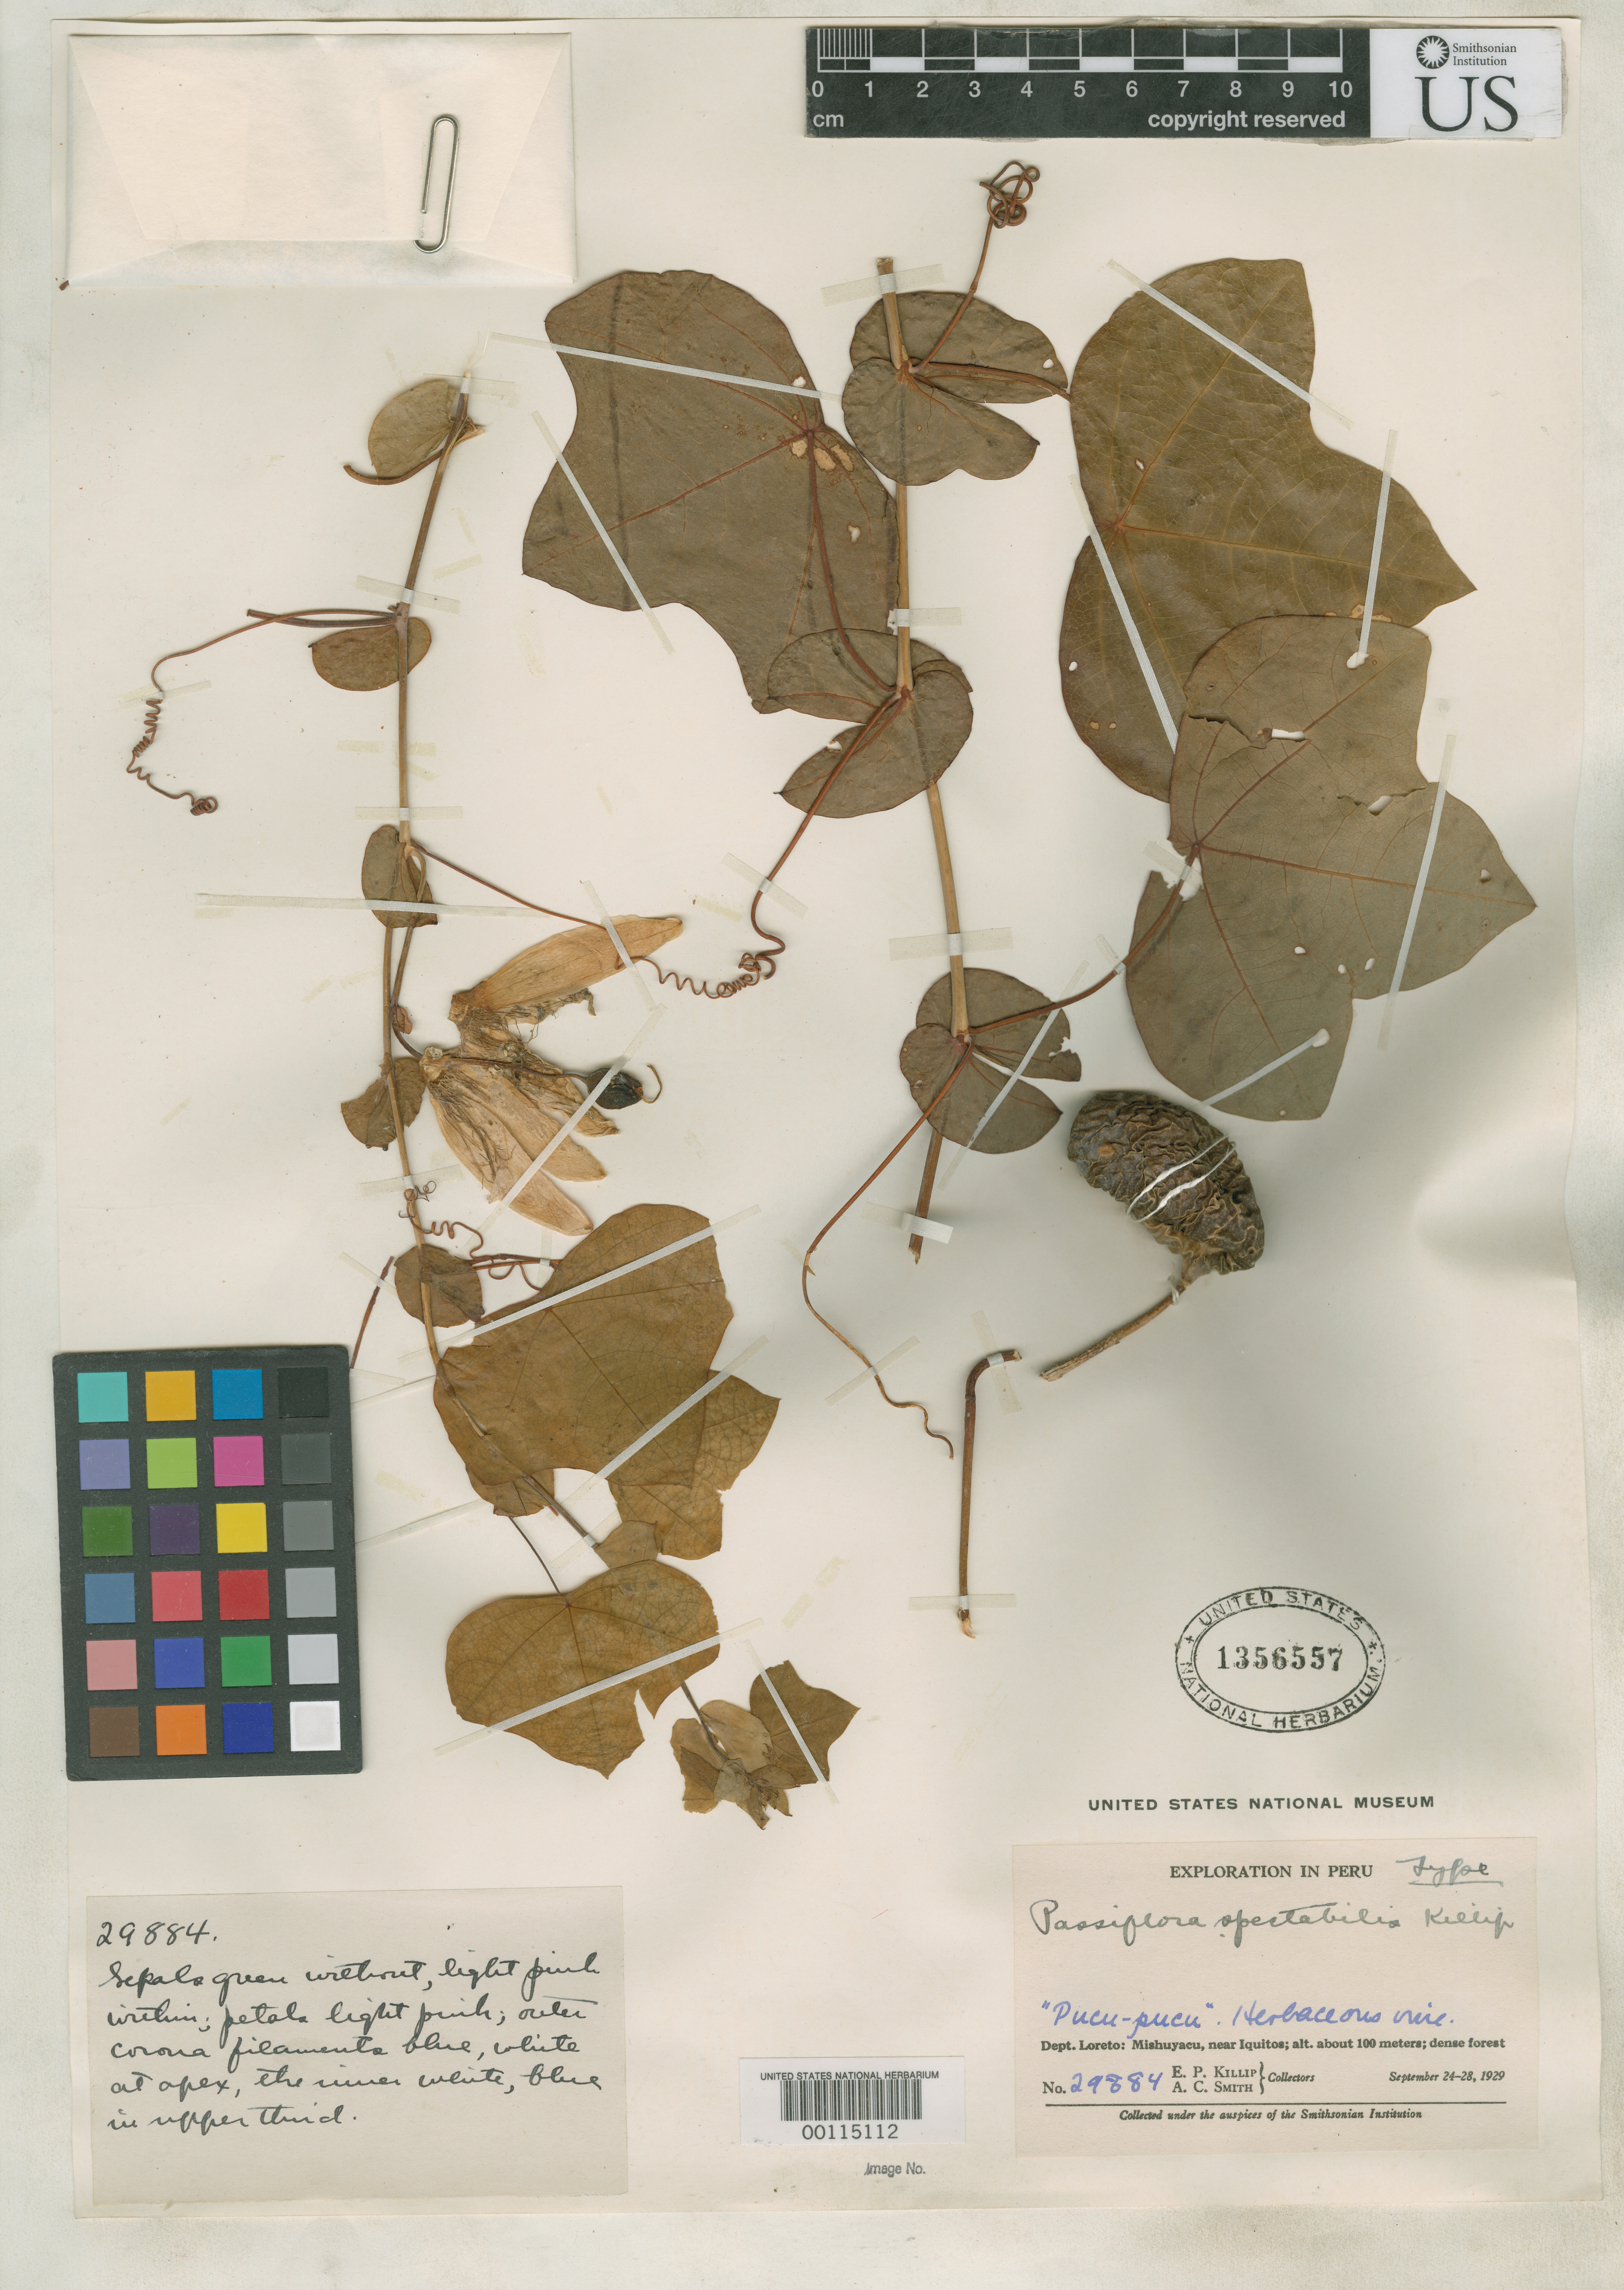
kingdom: Plantae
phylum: Tracheophyta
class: Magnoliopsida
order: Malpighiales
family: Passifloraceae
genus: Passiflora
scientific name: Passiflora spectabilis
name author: Killip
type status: Holotype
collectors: E. P. Killip & A. C. Smith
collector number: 29884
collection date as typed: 24 Sep 1929 to 28 Sep 1929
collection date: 1929-09-24/1929-09-28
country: Peru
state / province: Loreto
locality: Mishuyacu, ca 15 km SW of Iquitos.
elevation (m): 100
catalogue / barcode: US 1356557